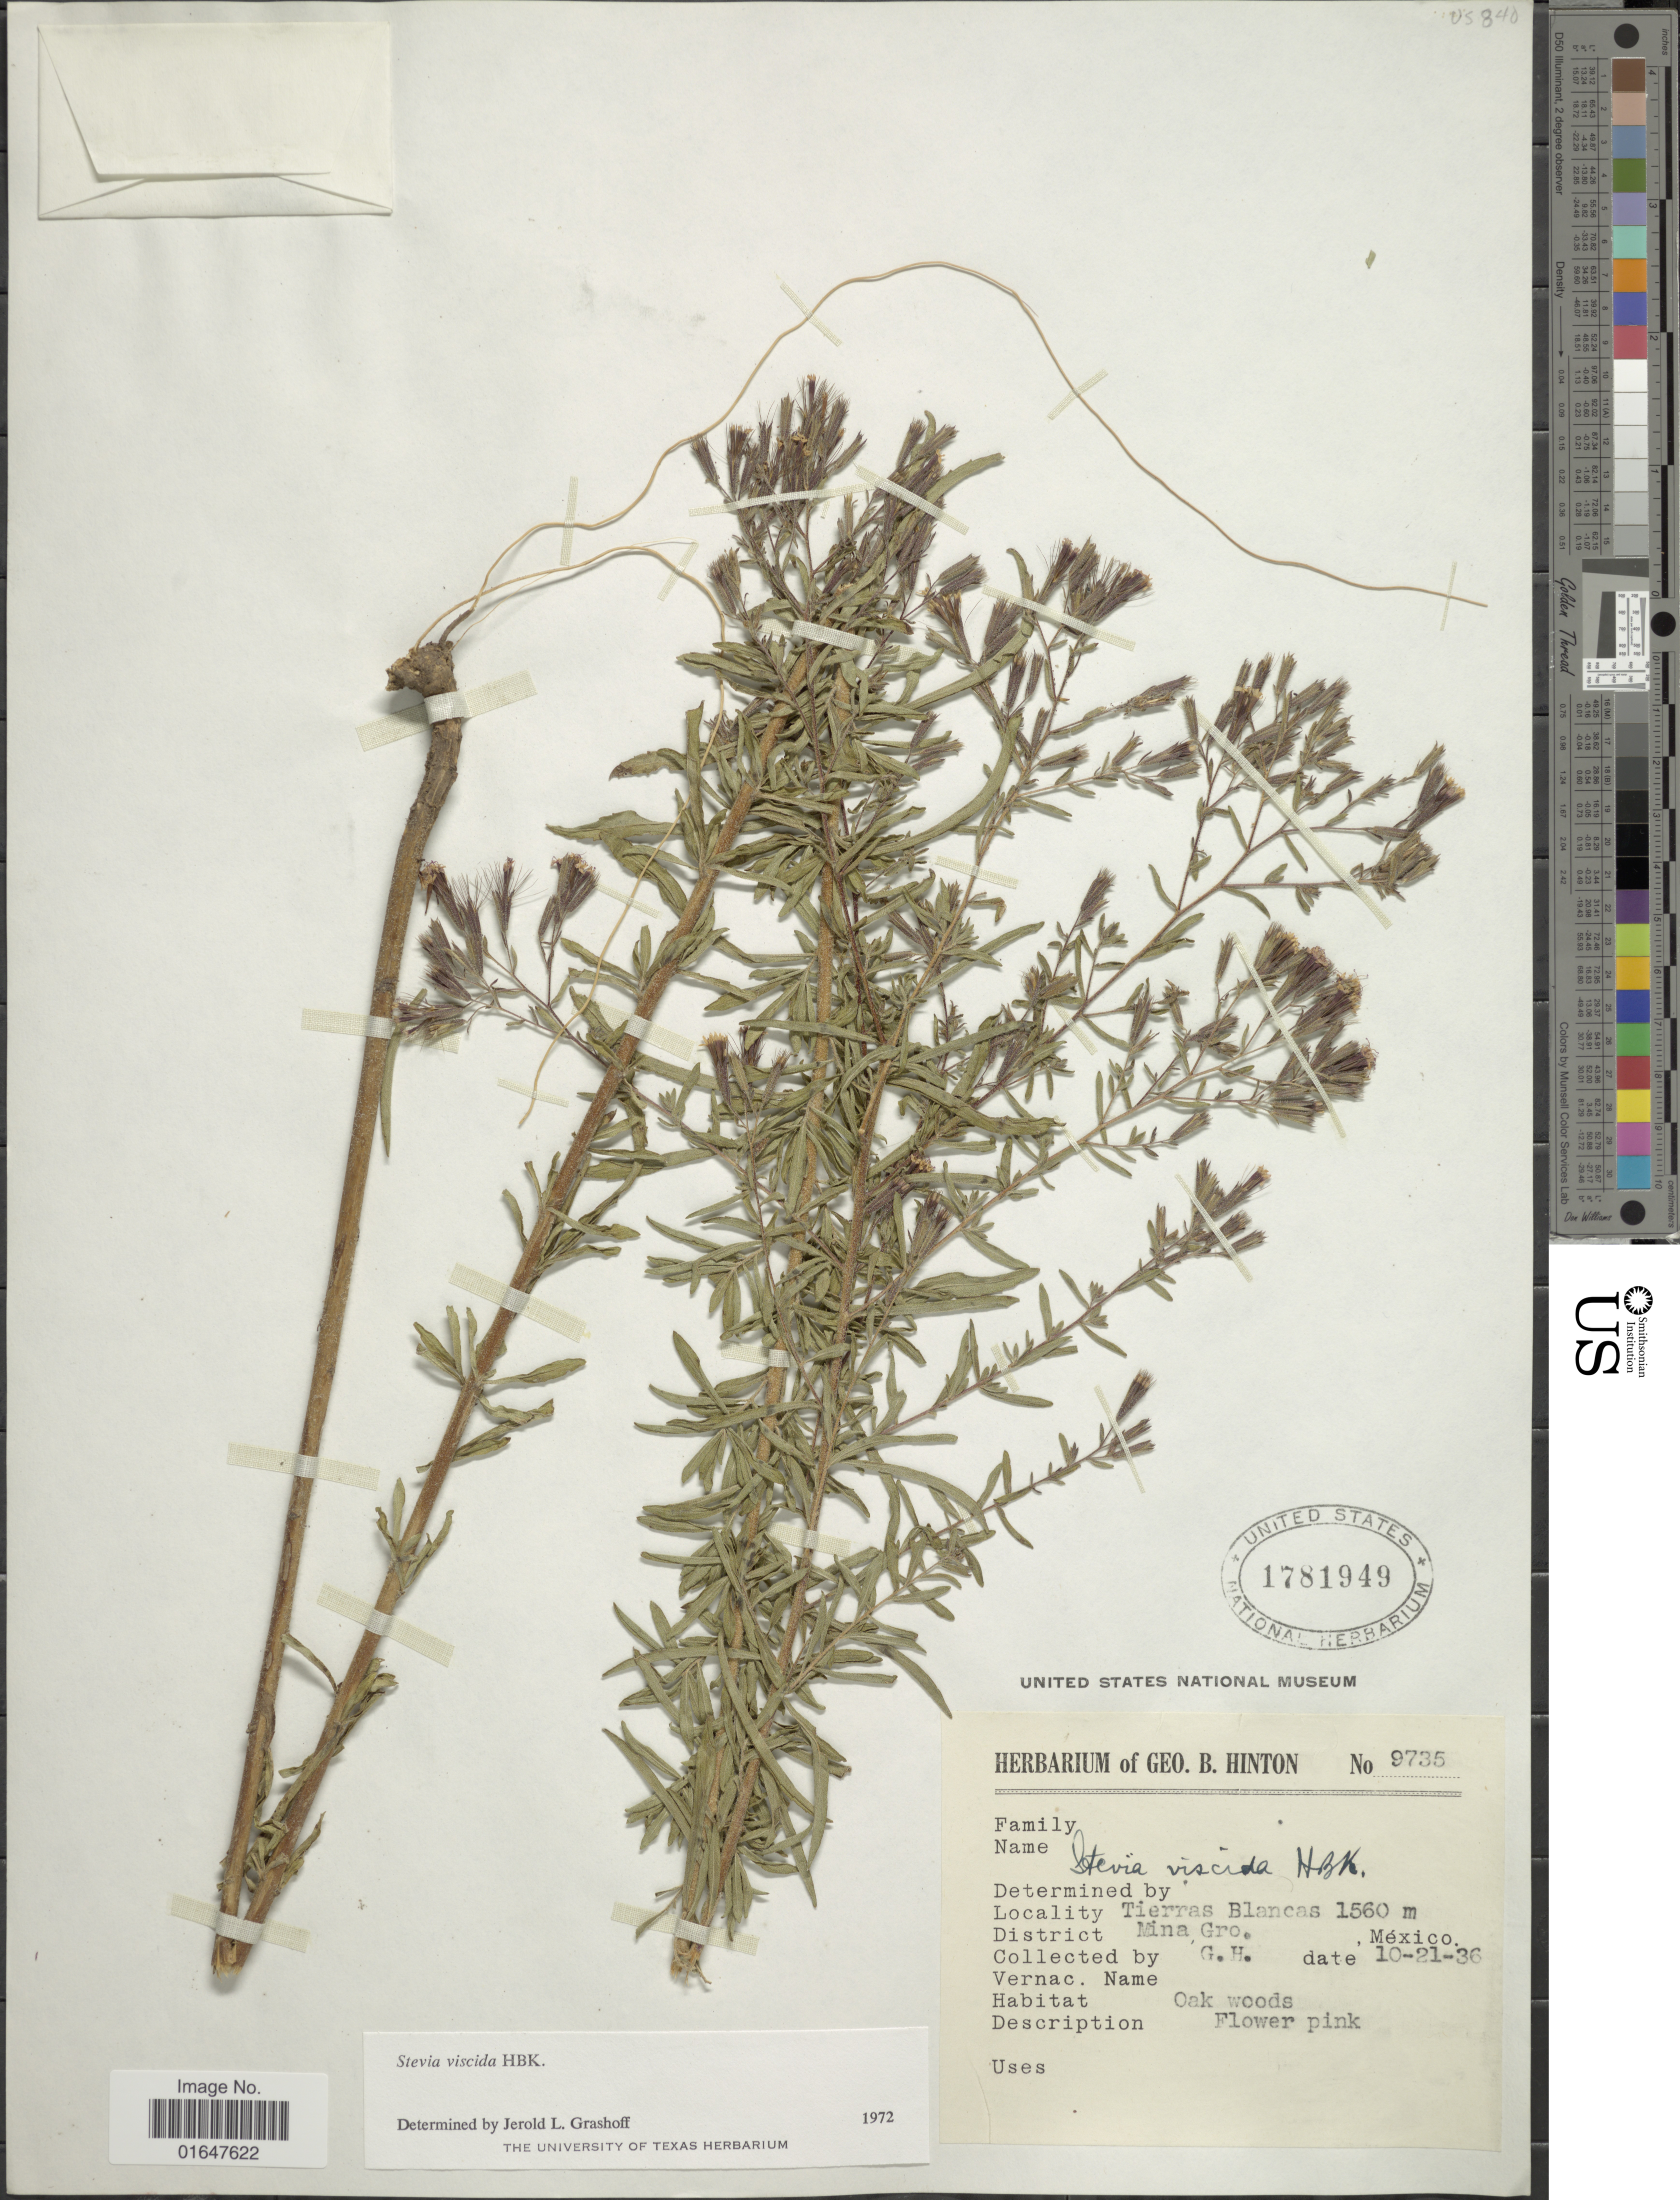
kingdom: Plantae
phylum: Tracheophyta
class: Magnoliopsida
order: Asterales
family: Asteraceae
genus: Stevia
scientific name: Stevia viscida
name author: Kunth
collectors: G. B. Hinton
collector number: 9735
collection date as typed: Transcribed d/m/y: 21/10/36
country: Mexico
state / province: Guerrero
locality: Tierras Blancas, District Mina, Gro.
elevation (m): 1560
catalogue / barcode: US 1781949